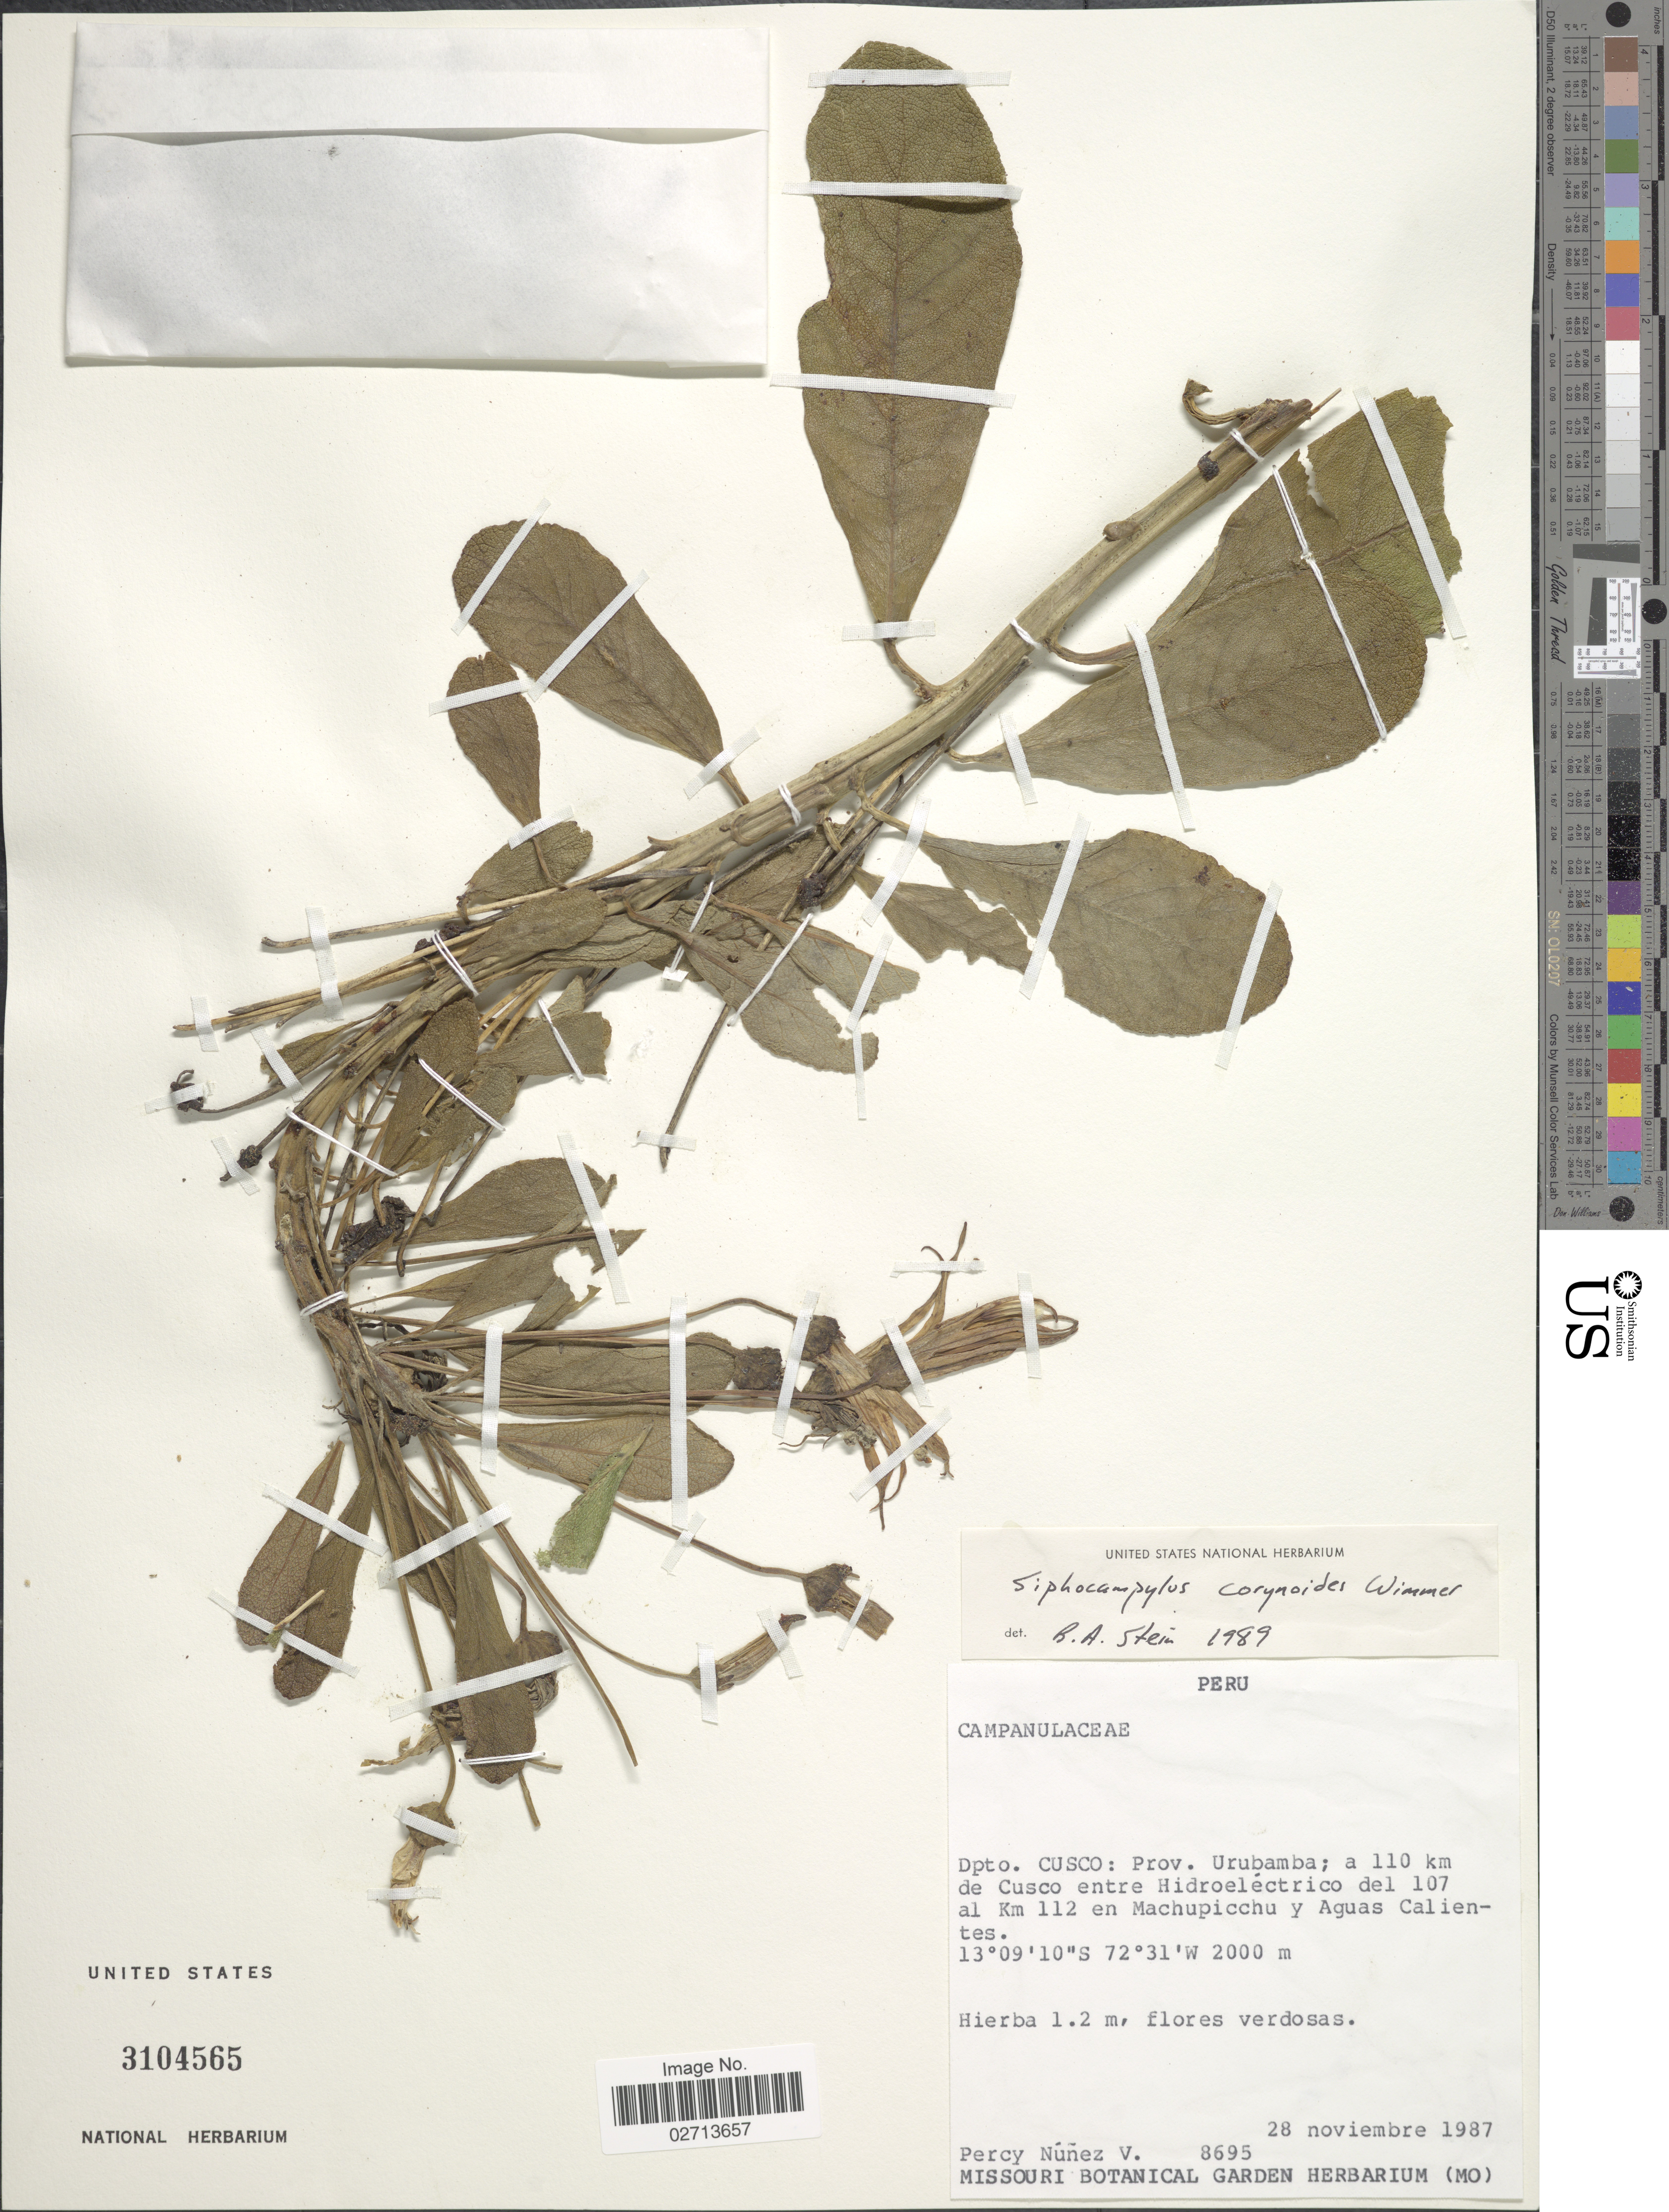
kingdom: Plantae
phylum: Tracheophyta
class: Magnoliopsida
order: Asterales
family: Campanulaceae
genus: Siphocampylus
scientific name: Siphocampylus corynoides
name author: E. Wimm.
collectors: P. Nuñez V.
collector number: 8695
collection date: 1987-11-28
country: Peru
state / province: Cusco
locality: Prov. Urubamba; a 110 km de Cusco entre Hidroelectrico del 107 al Km 112 en Machupicchu y Aguas Calientes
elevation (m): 2000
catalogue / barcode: US 3104565